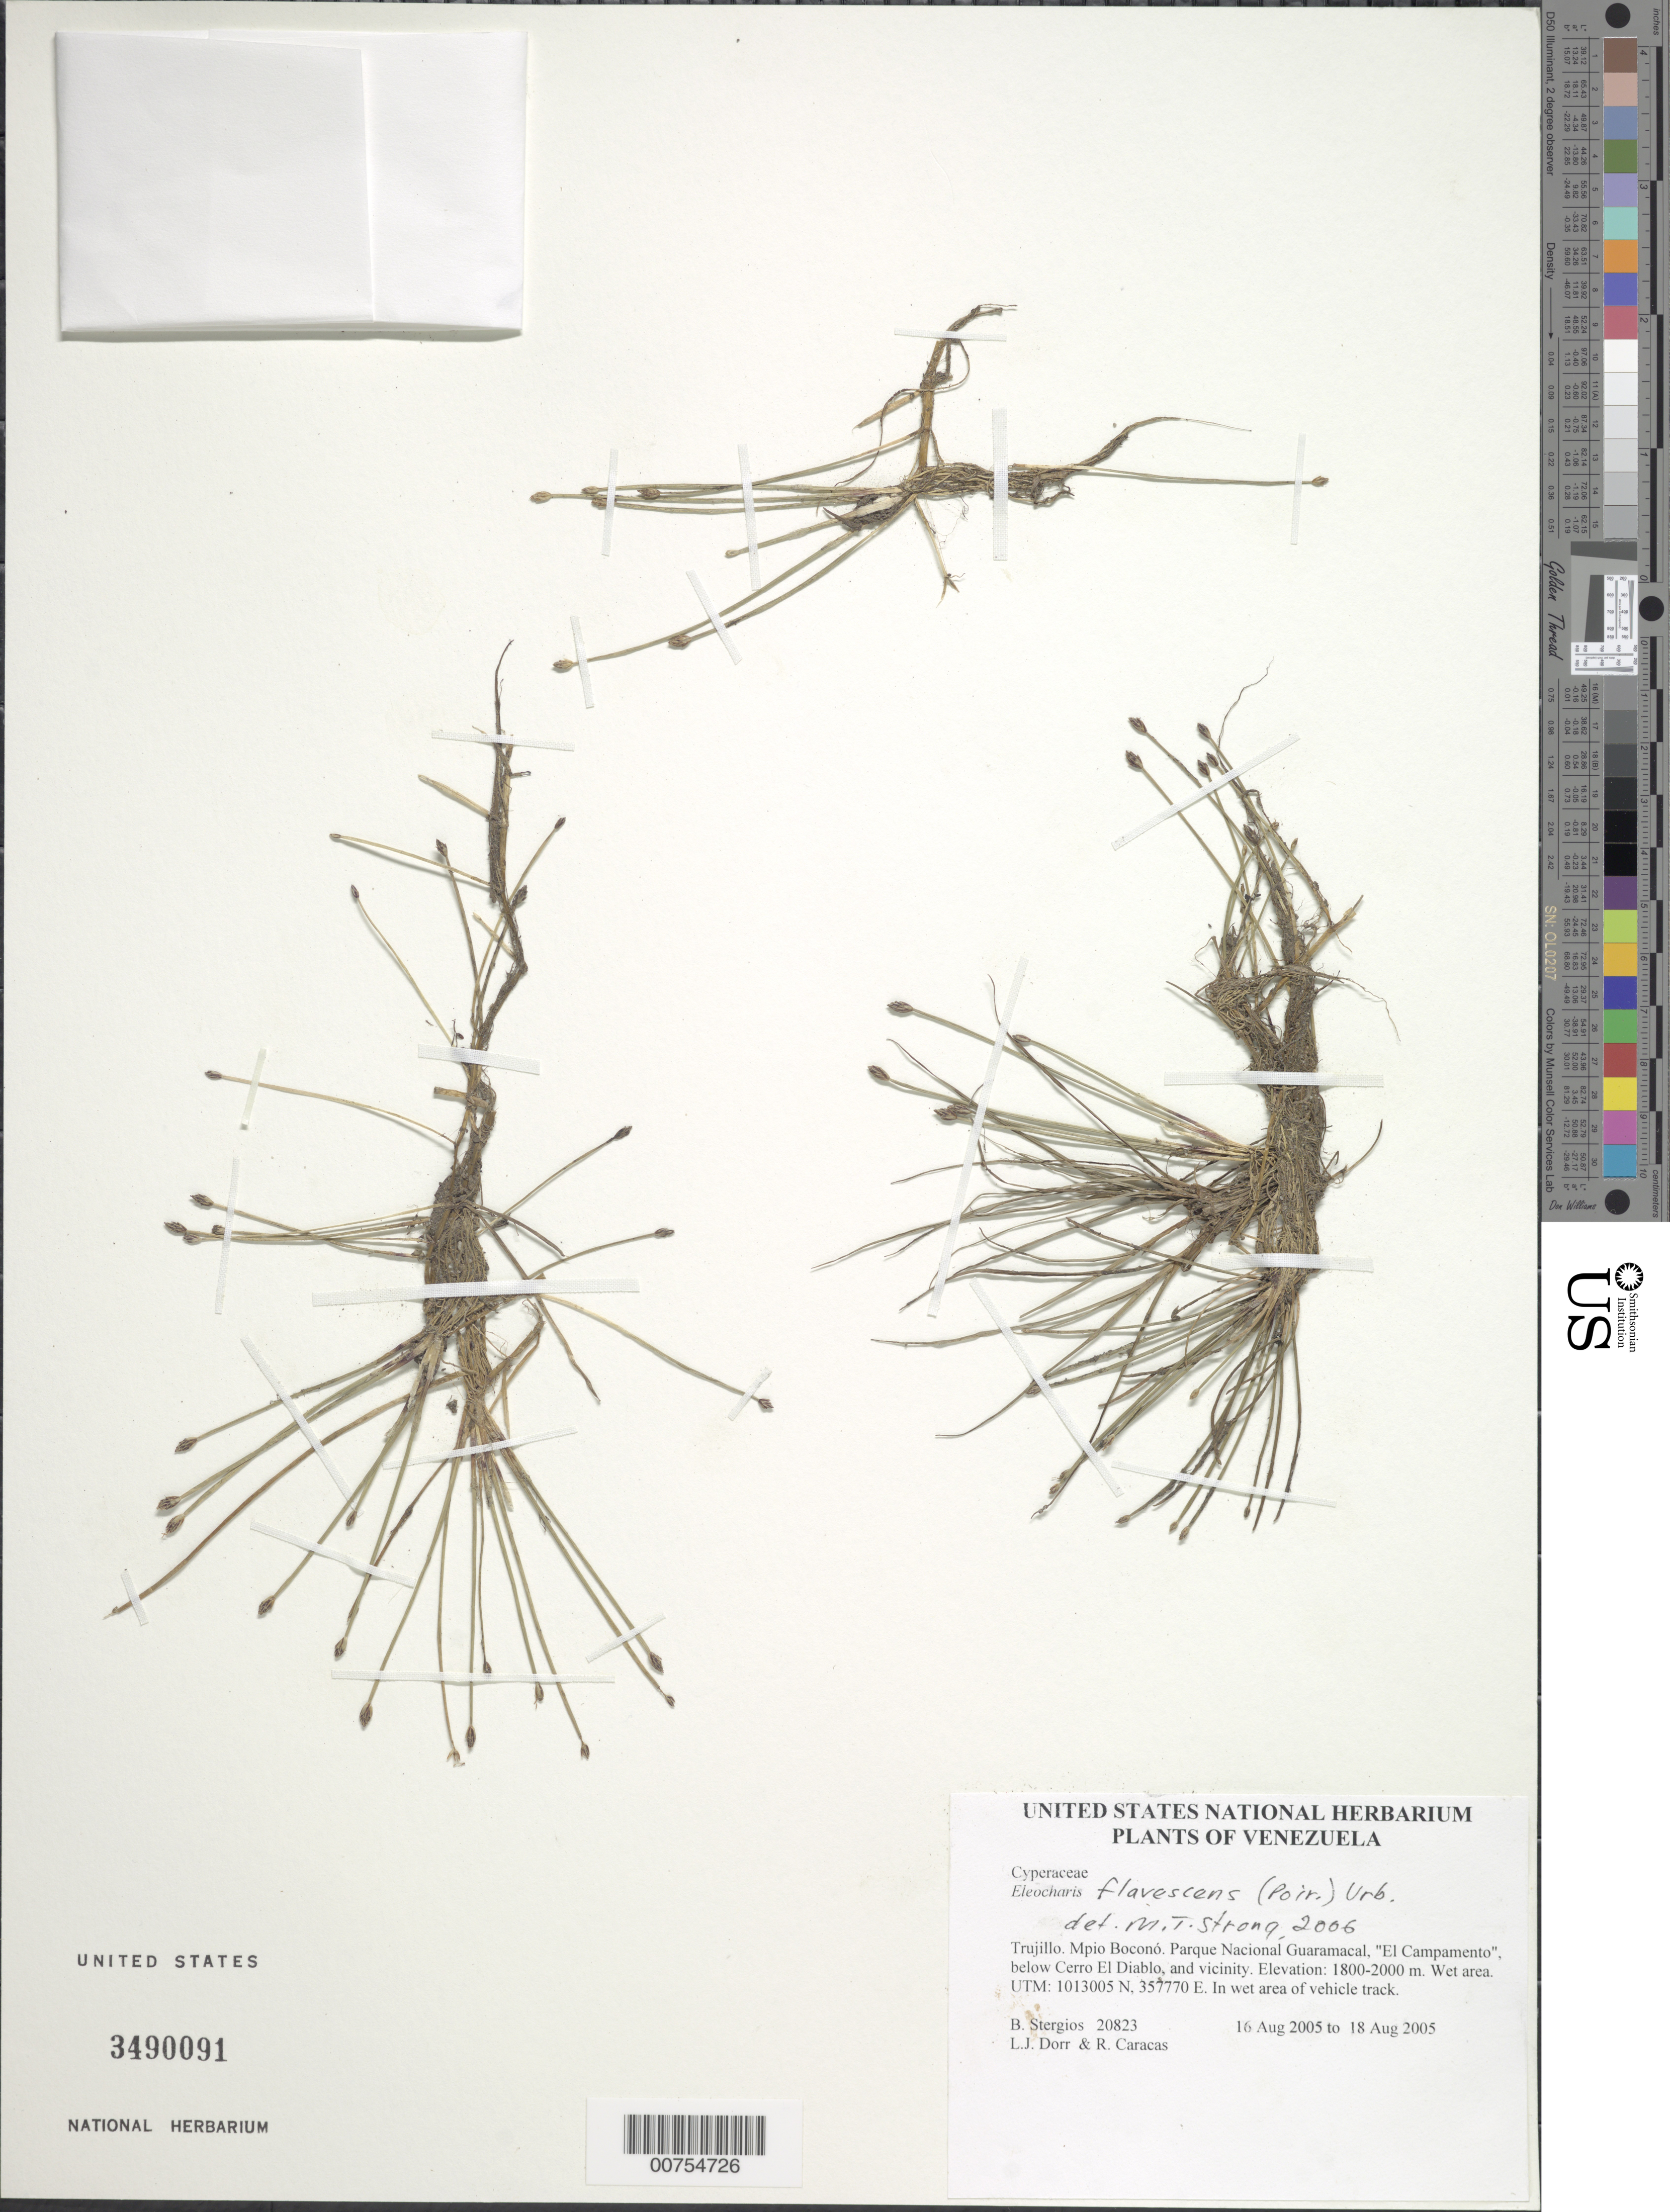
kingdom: Plantae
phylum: Tracheophyta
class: Liliopsida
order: Poales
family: Cyperaceae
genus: Eleocharis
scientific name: Eleocharis flavescens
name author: (Poir.) Urb.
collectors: B. G. Stergios, L. J. Dorr & R. Caracas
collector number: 20823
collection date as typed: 16 Aug 2005 to 18 Aug 2005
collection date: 2005-08-16/2005-08-18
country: Venezuela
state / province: Trujillo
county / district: Boconó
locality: Parque Nacional Guaramacal, "El Campamento", below Cerro El Diablo, and vicinity.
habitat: Wet area.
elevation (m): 1800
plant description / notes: PORT, US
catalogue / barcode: US 3490091